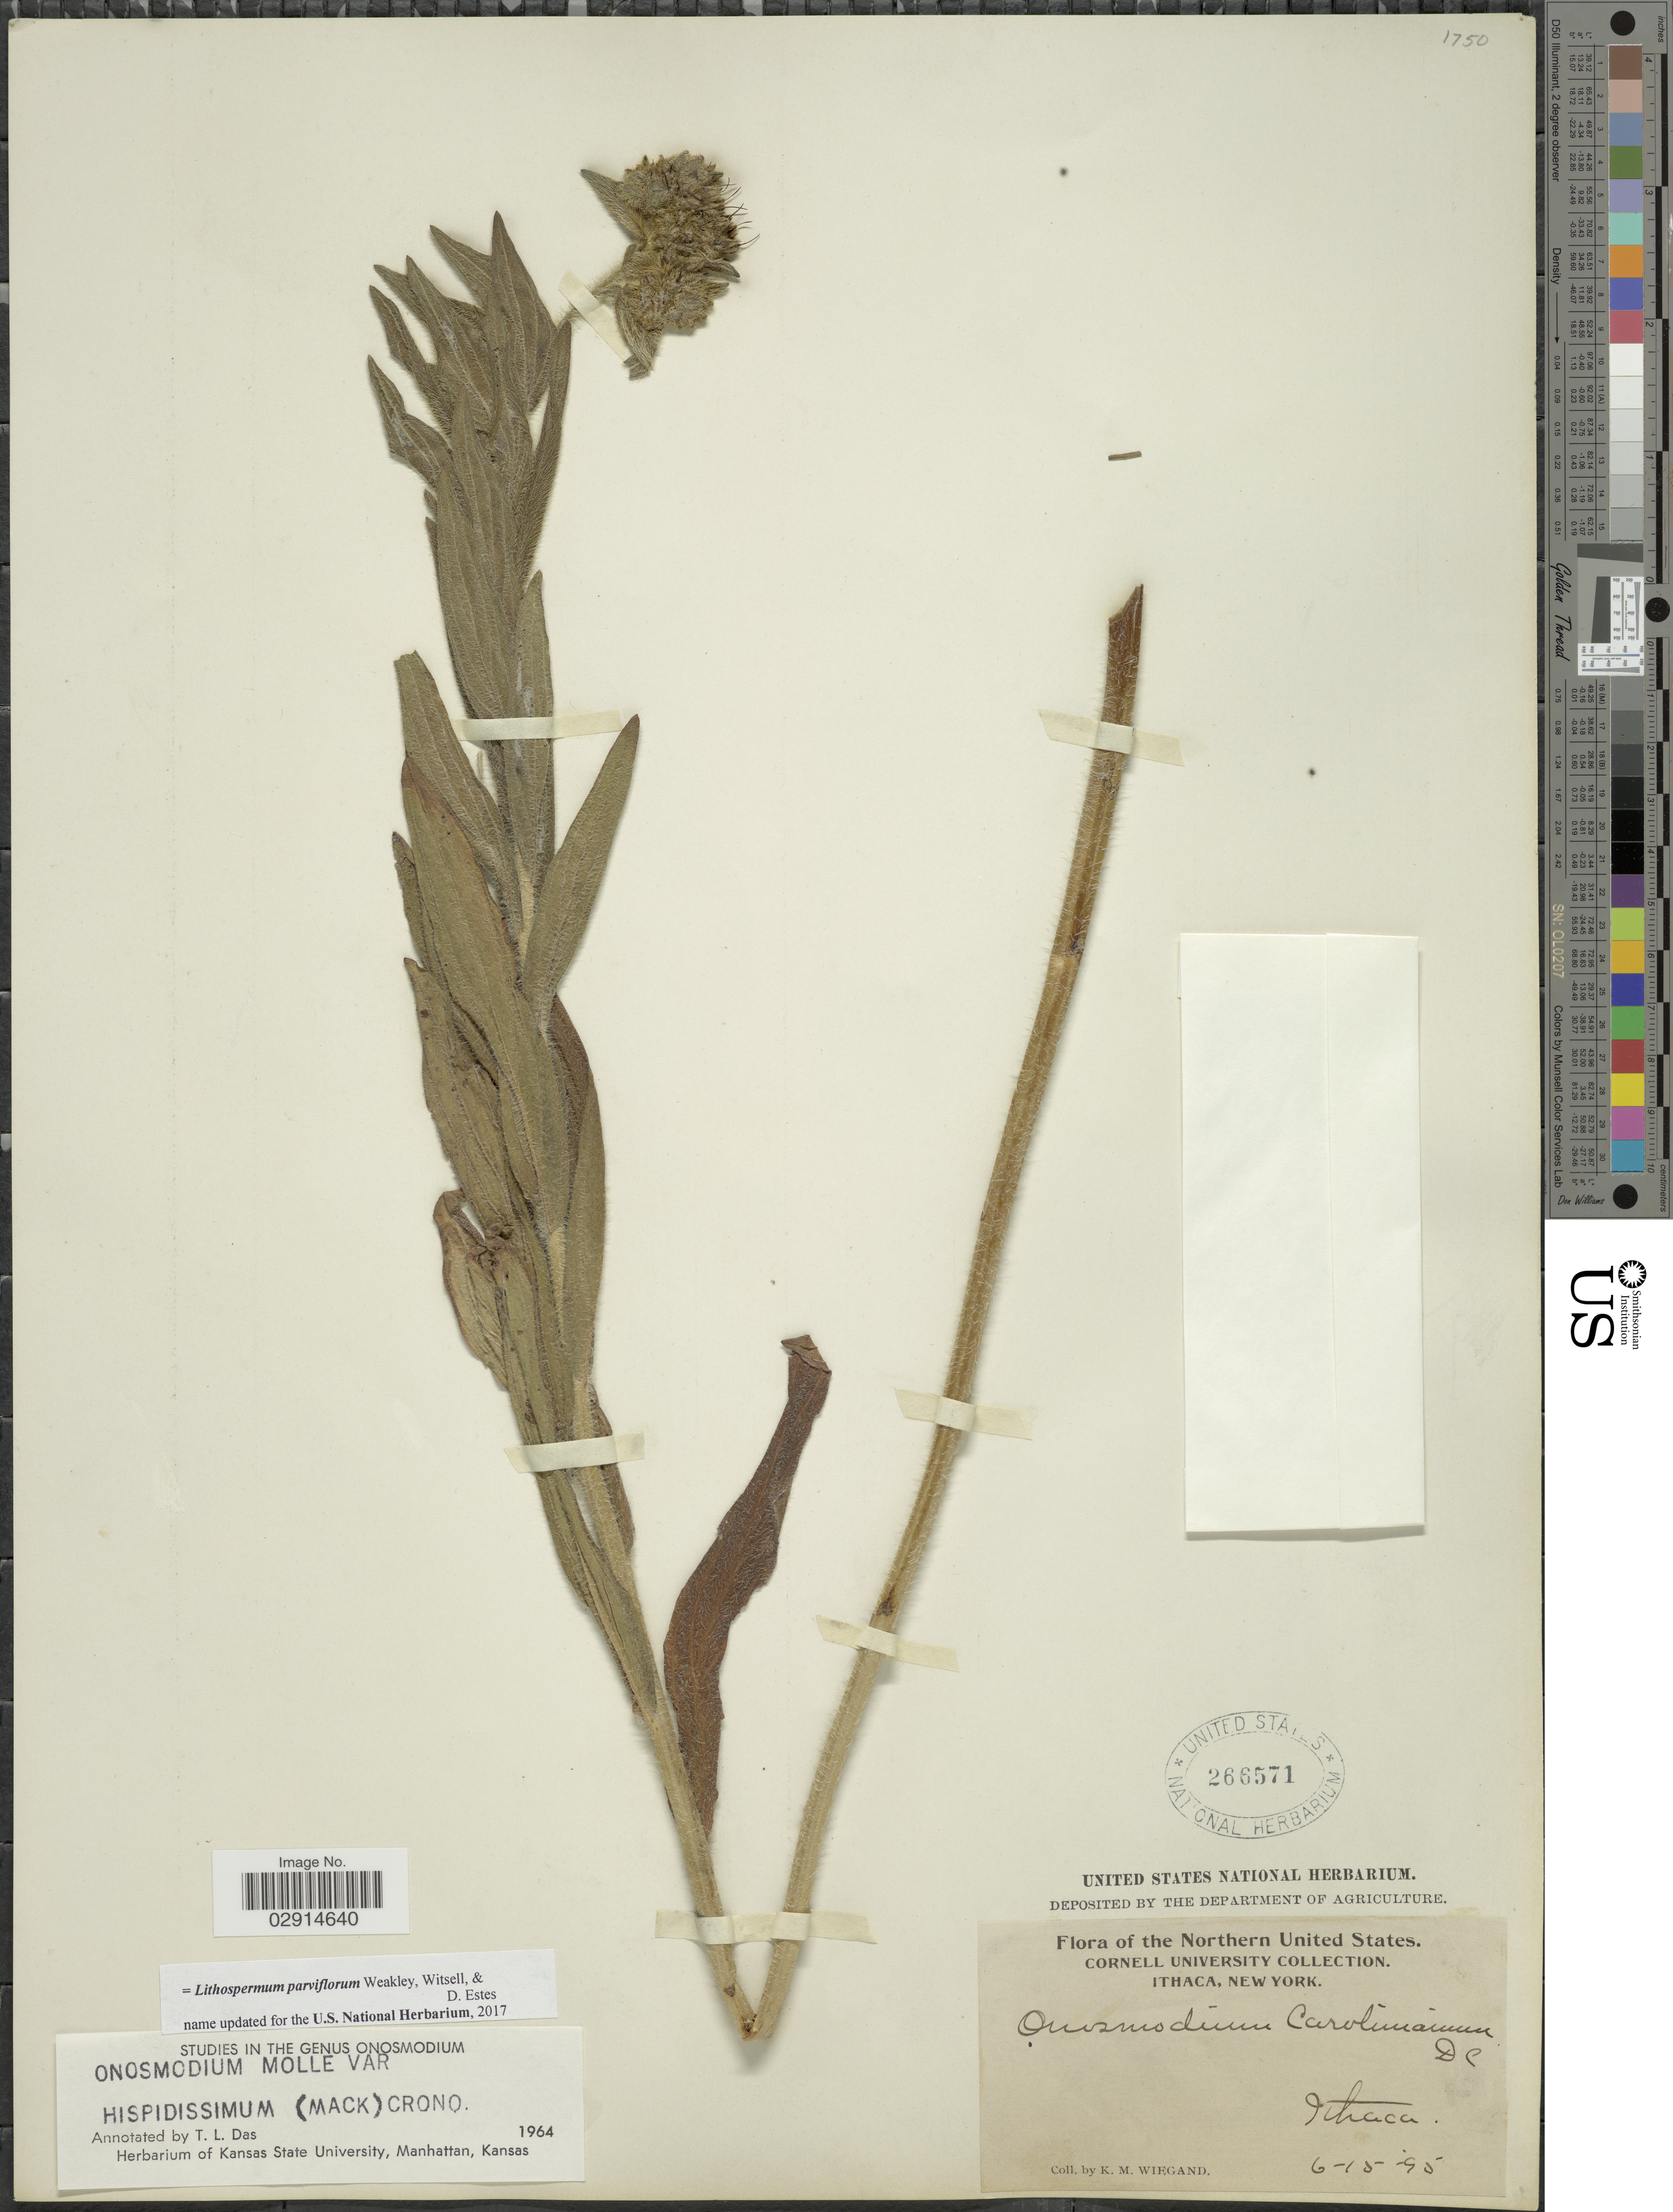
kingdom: Plantae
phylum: Tracheophyta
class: Magnoliopsida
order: Boraginales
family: Boraginaceae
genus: Lithospermum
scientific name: Lithospermum parviflorum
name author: Weakley et al.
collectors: K. M. Wiegand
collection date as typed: Transcribed d/m/y: 15/6/95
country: United States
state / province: New York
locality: Ithaca. Northern United States.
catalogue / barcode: US 266571